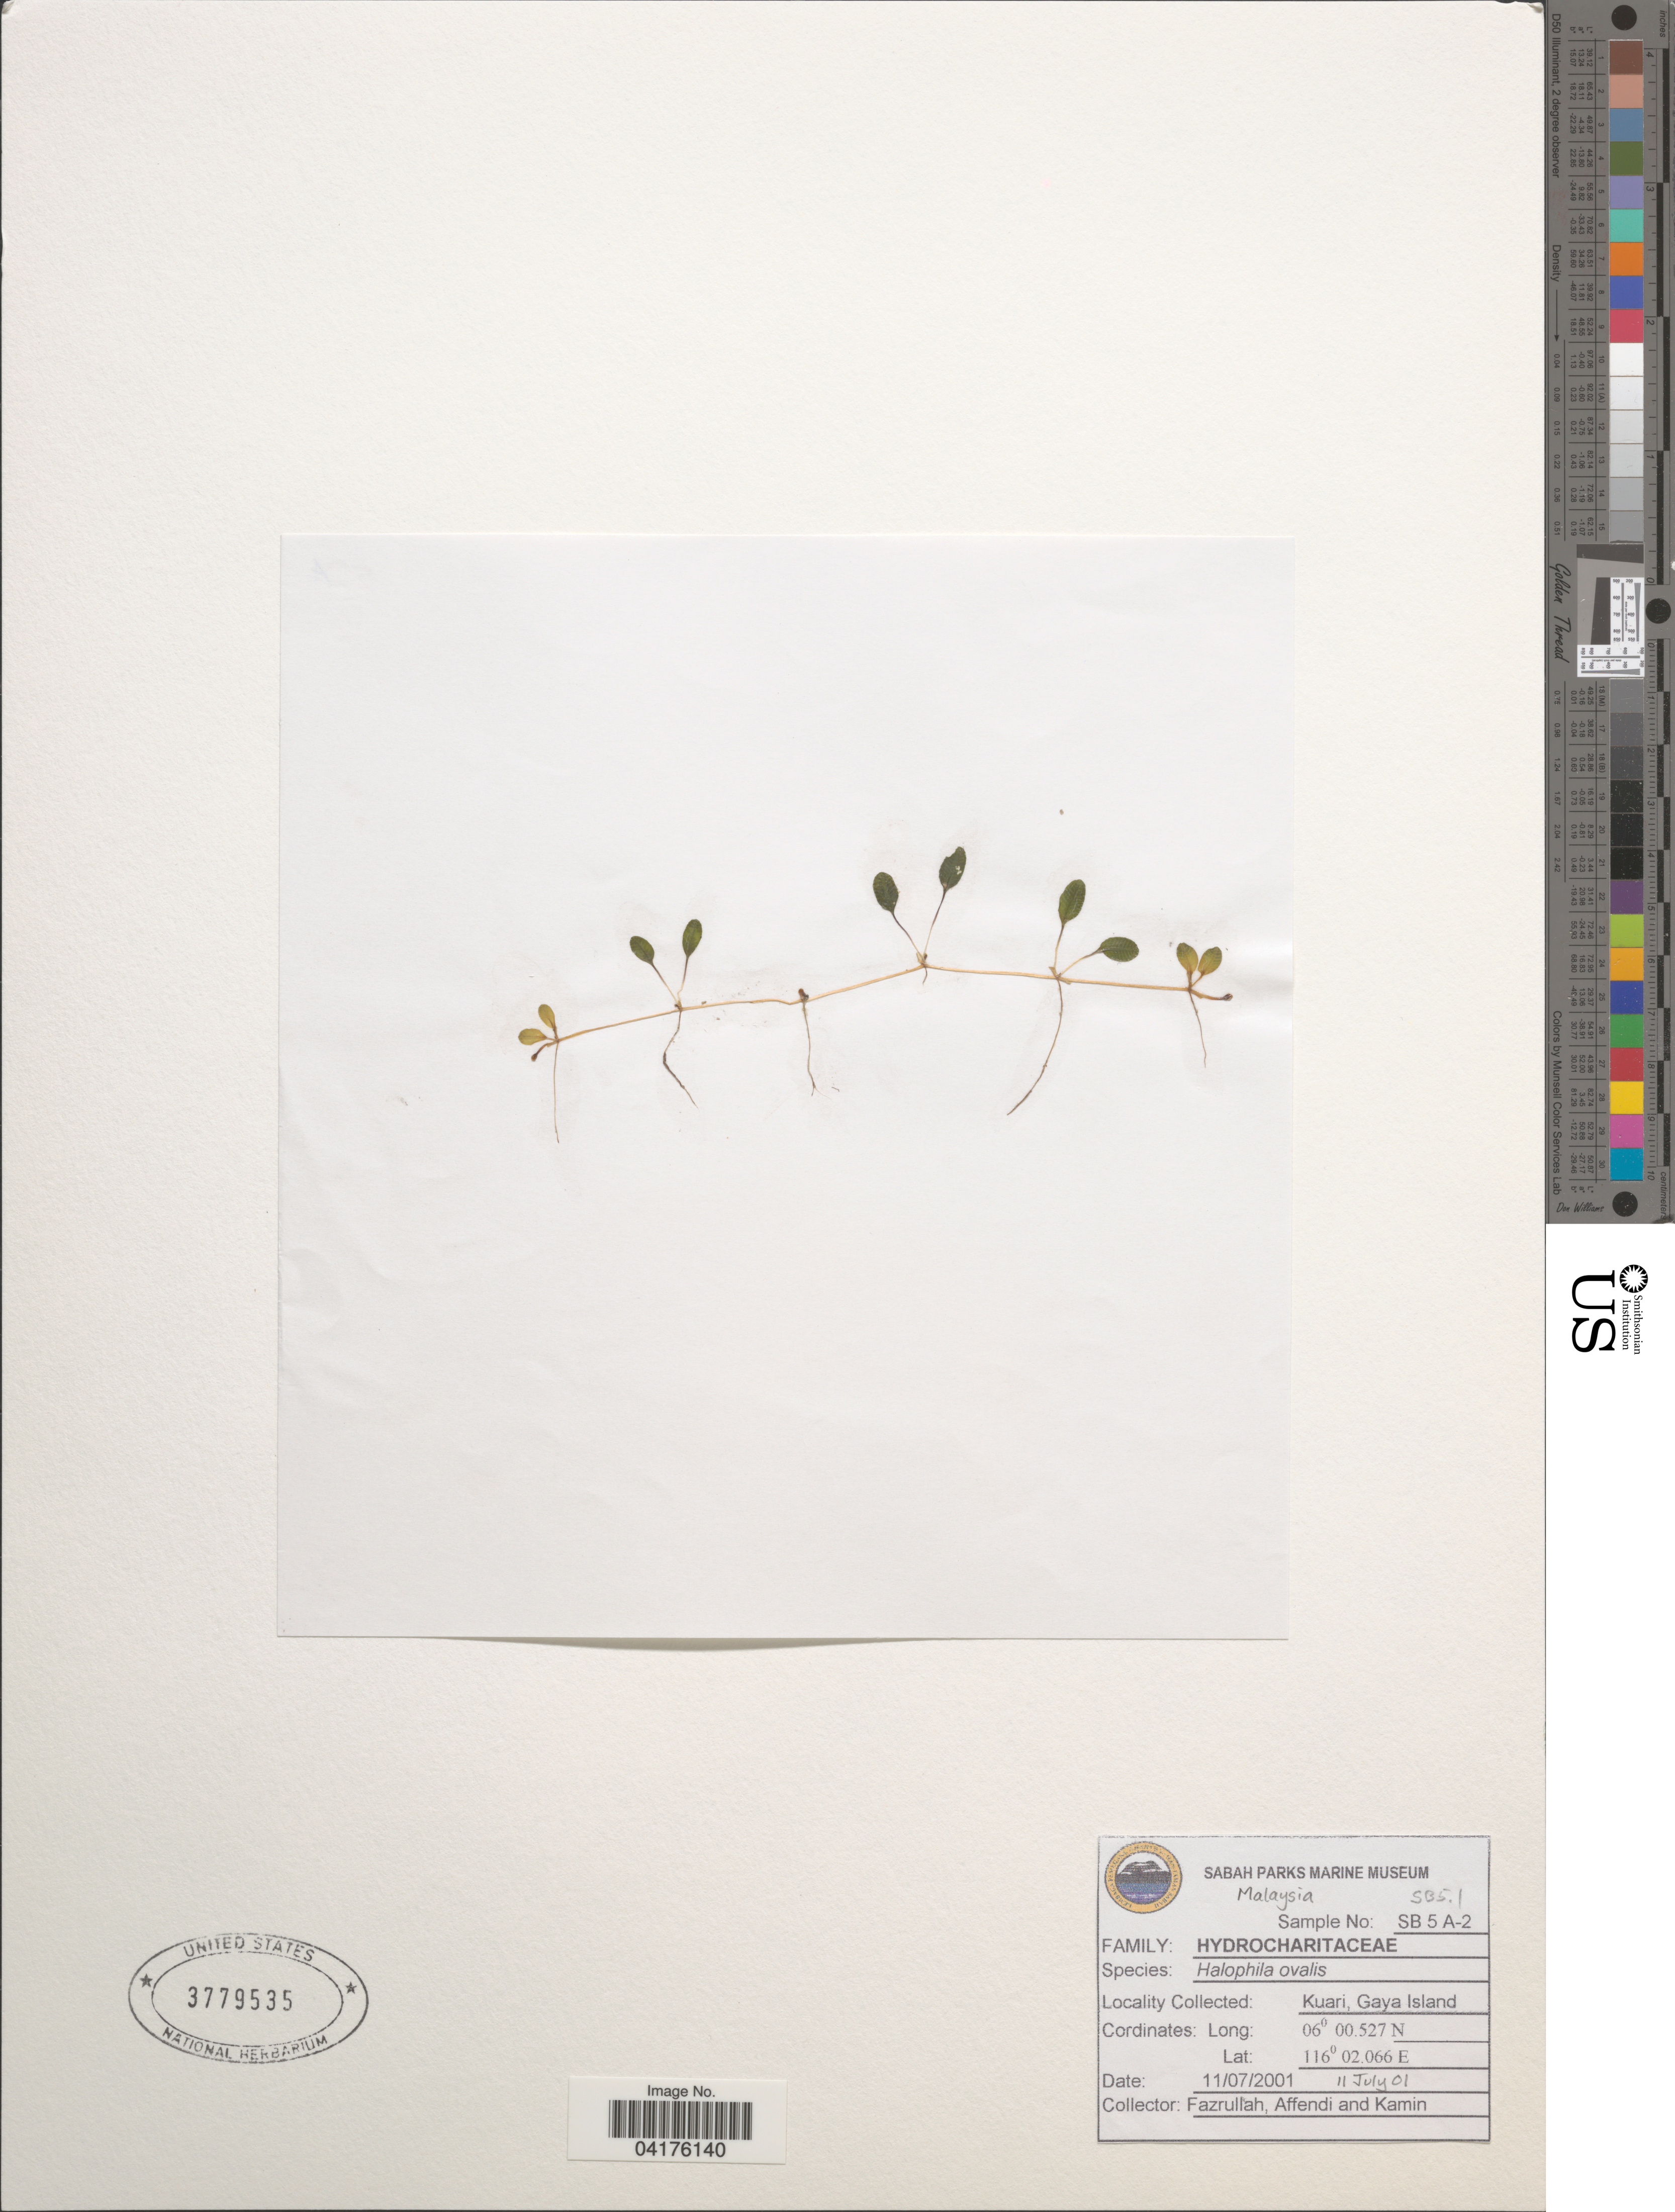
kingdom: Plantae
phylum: Tracheophyta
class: Liliopsida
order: Alismatales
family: Hydrocharitaceae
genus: Halophila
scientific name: Halophila ovalis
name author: (R. Br.) Hook. f.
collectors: Fazrullah, Affendi & Kamin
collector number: SB5A-2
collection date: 2001-07-11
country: Malaysia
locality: SB5.1. Kuari, Gaya Island.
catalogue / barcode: US 3779535